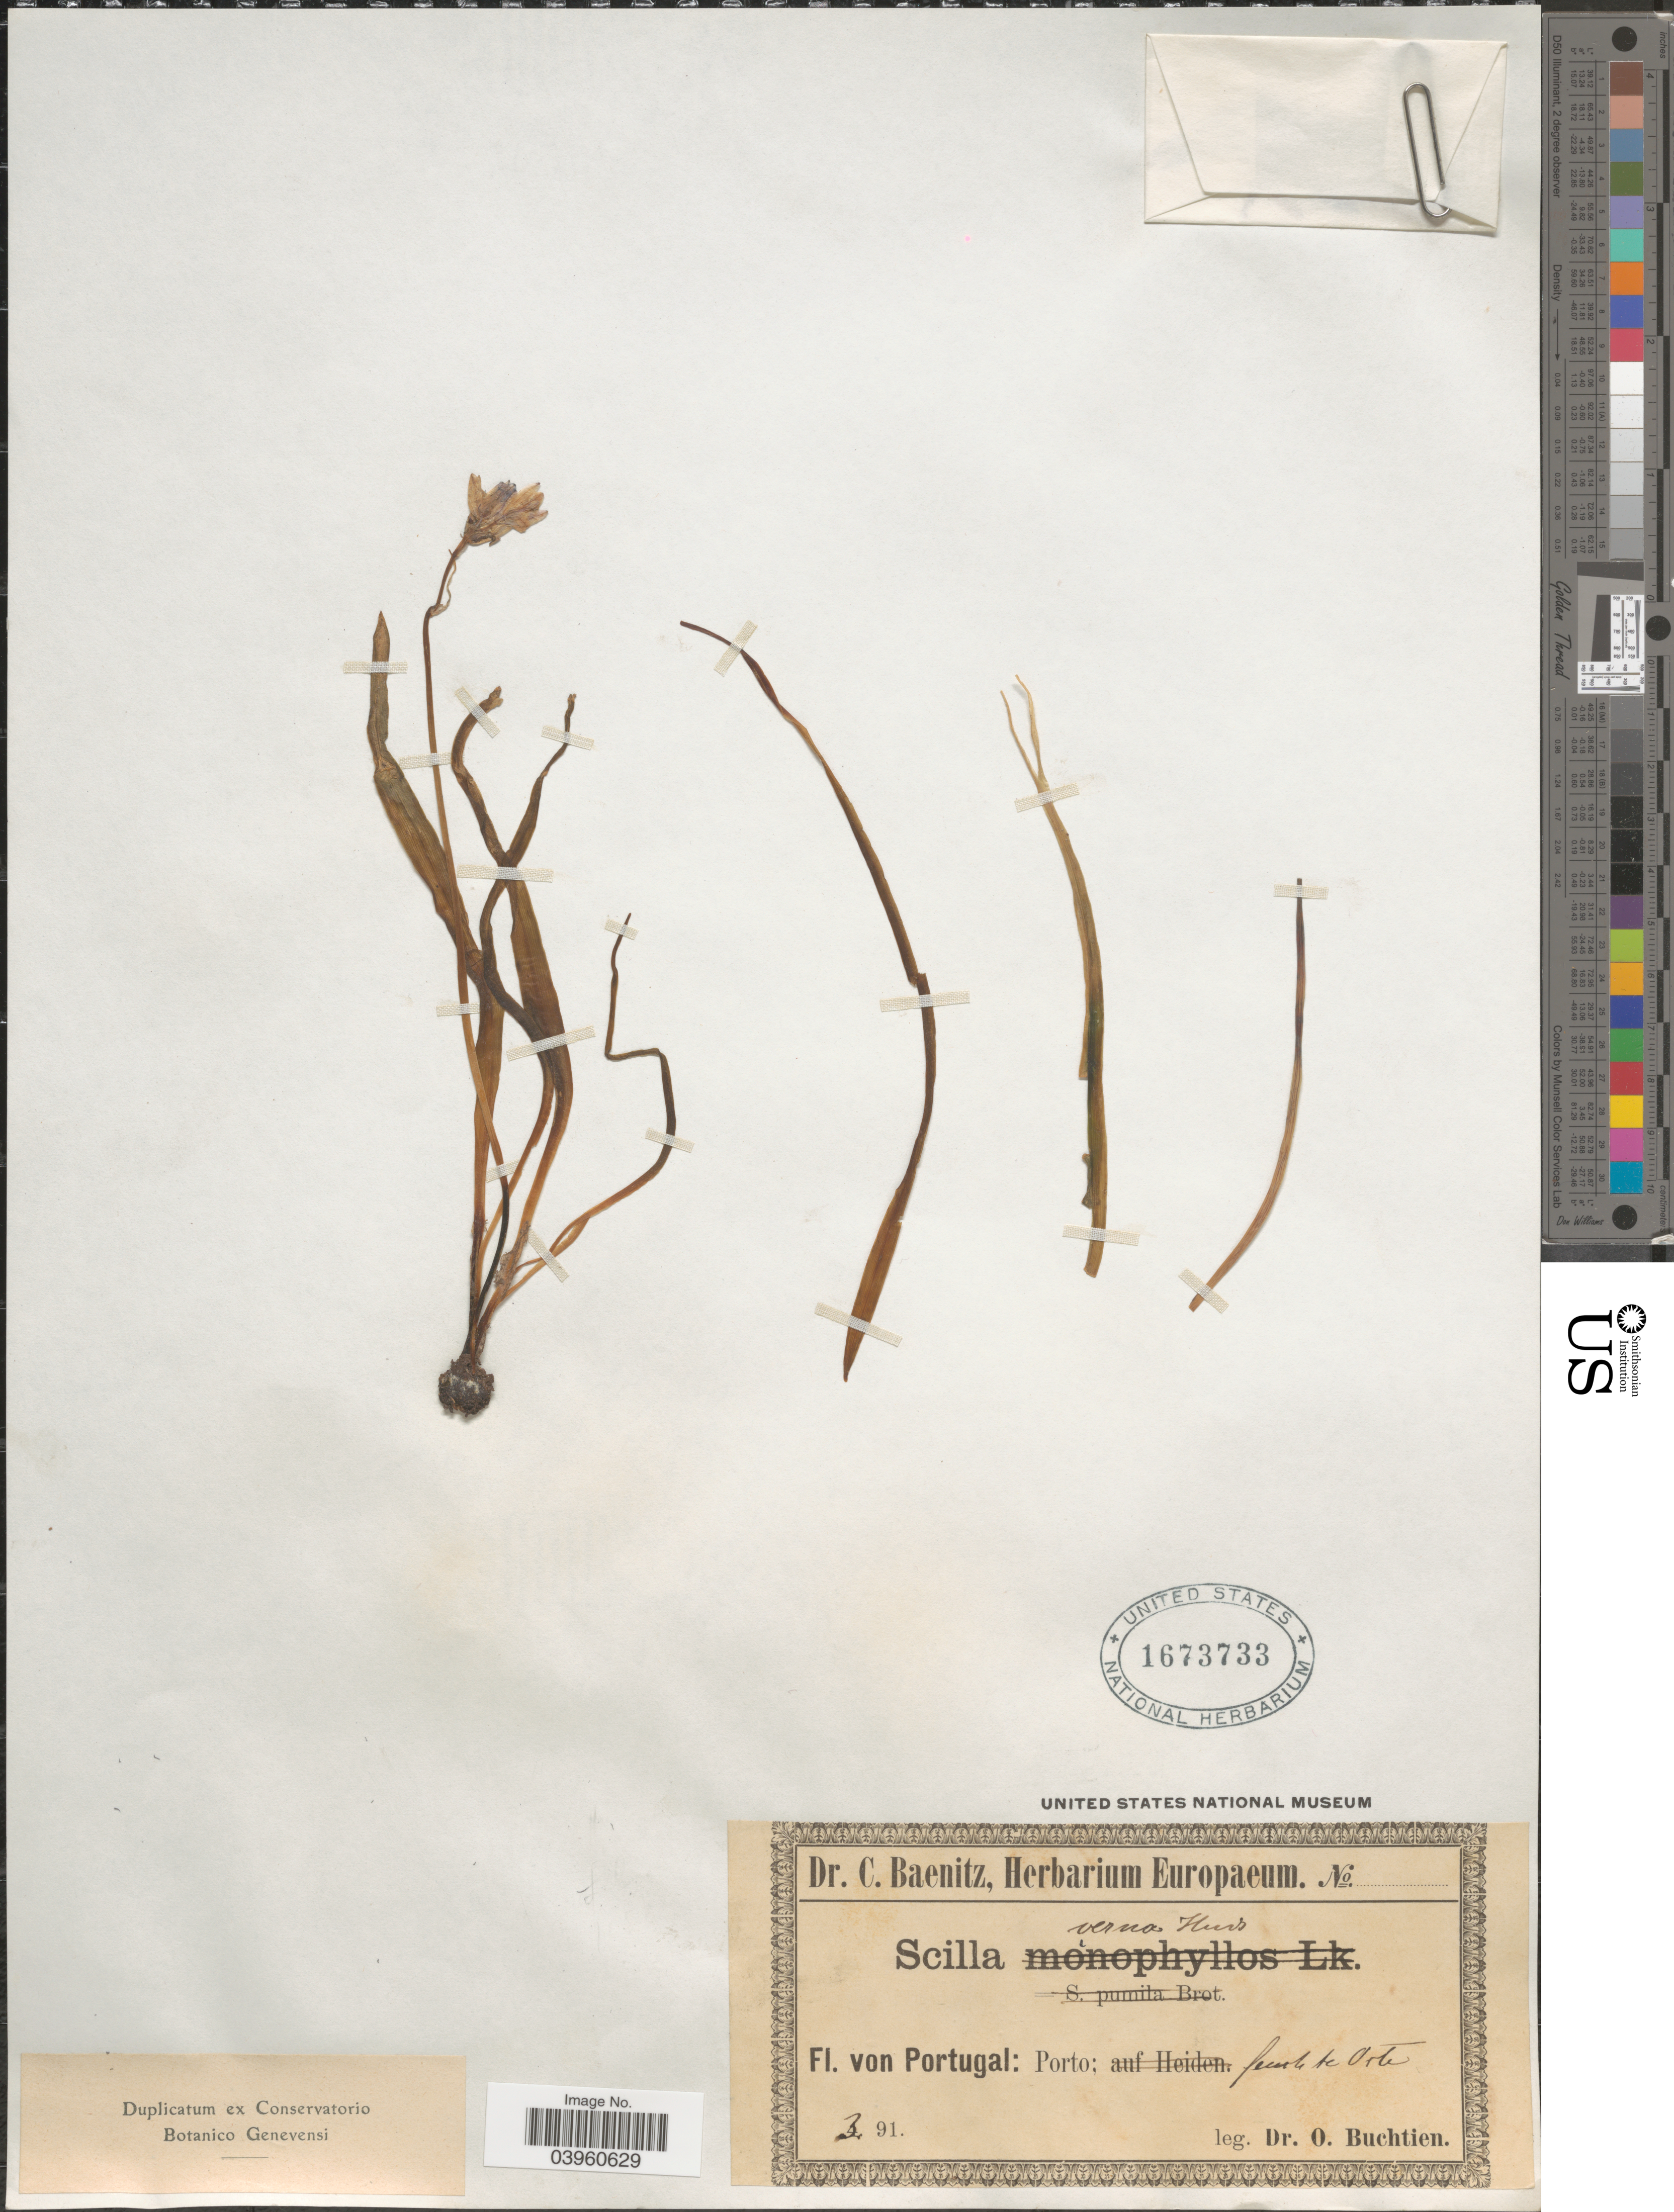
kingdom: Plantae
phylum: Tracheophyta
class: Liliopsida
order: Asparagales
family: Asparagaceae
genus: Scilla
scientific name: Scilla verna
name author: Huds.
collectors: O. Buchtien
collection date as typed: Transcribed d/m/y: /3/91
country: Portugal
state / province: Porto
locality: Feuchte Orte.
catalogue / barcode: US 1673733